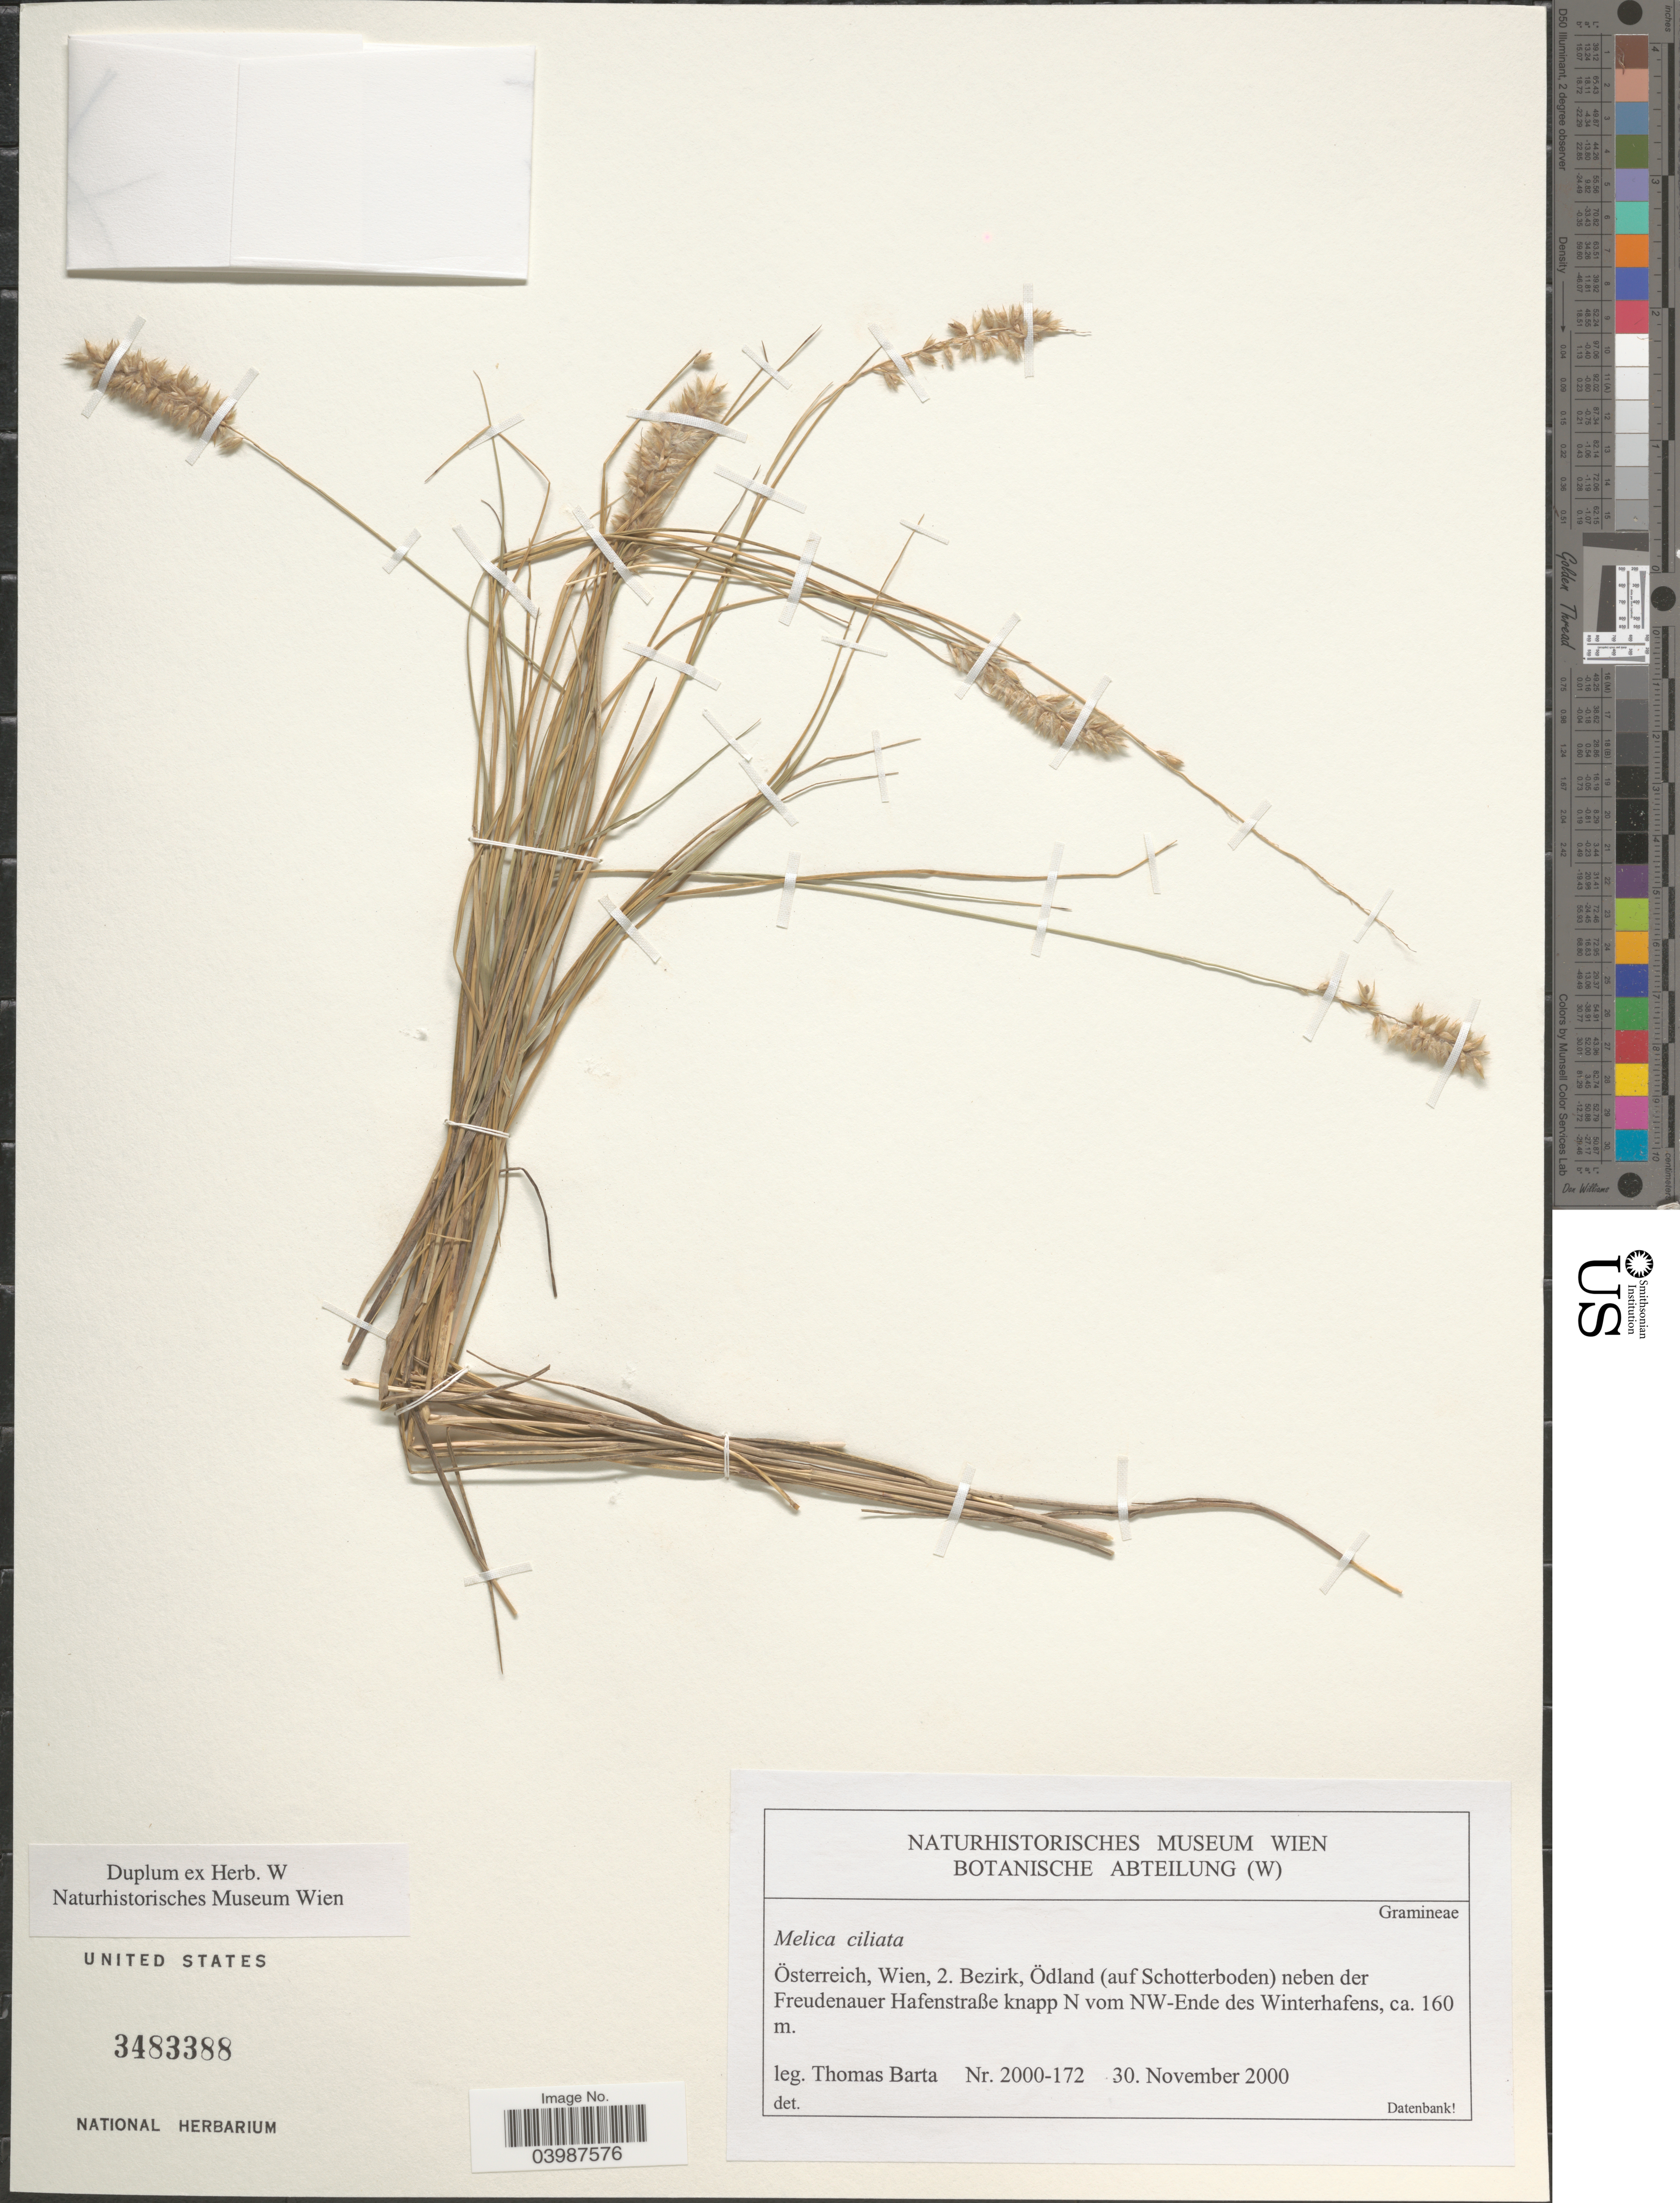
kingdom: Plantae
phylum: Tracheophyta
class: Liliopsida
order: Poales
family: Poaceae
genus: Melica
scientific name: Melica ciliata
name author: L.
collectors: T. Barta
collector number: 2000-172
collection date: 2000-11-30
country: Austria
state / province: Wien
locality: Österreich, 2. Bezirk, Ödland (auf Schotterboden) neben der Freudenauer Hafenstraße knapp N vom NW-Ende des Winterhafens.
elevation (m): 160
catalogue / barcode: US 3483388